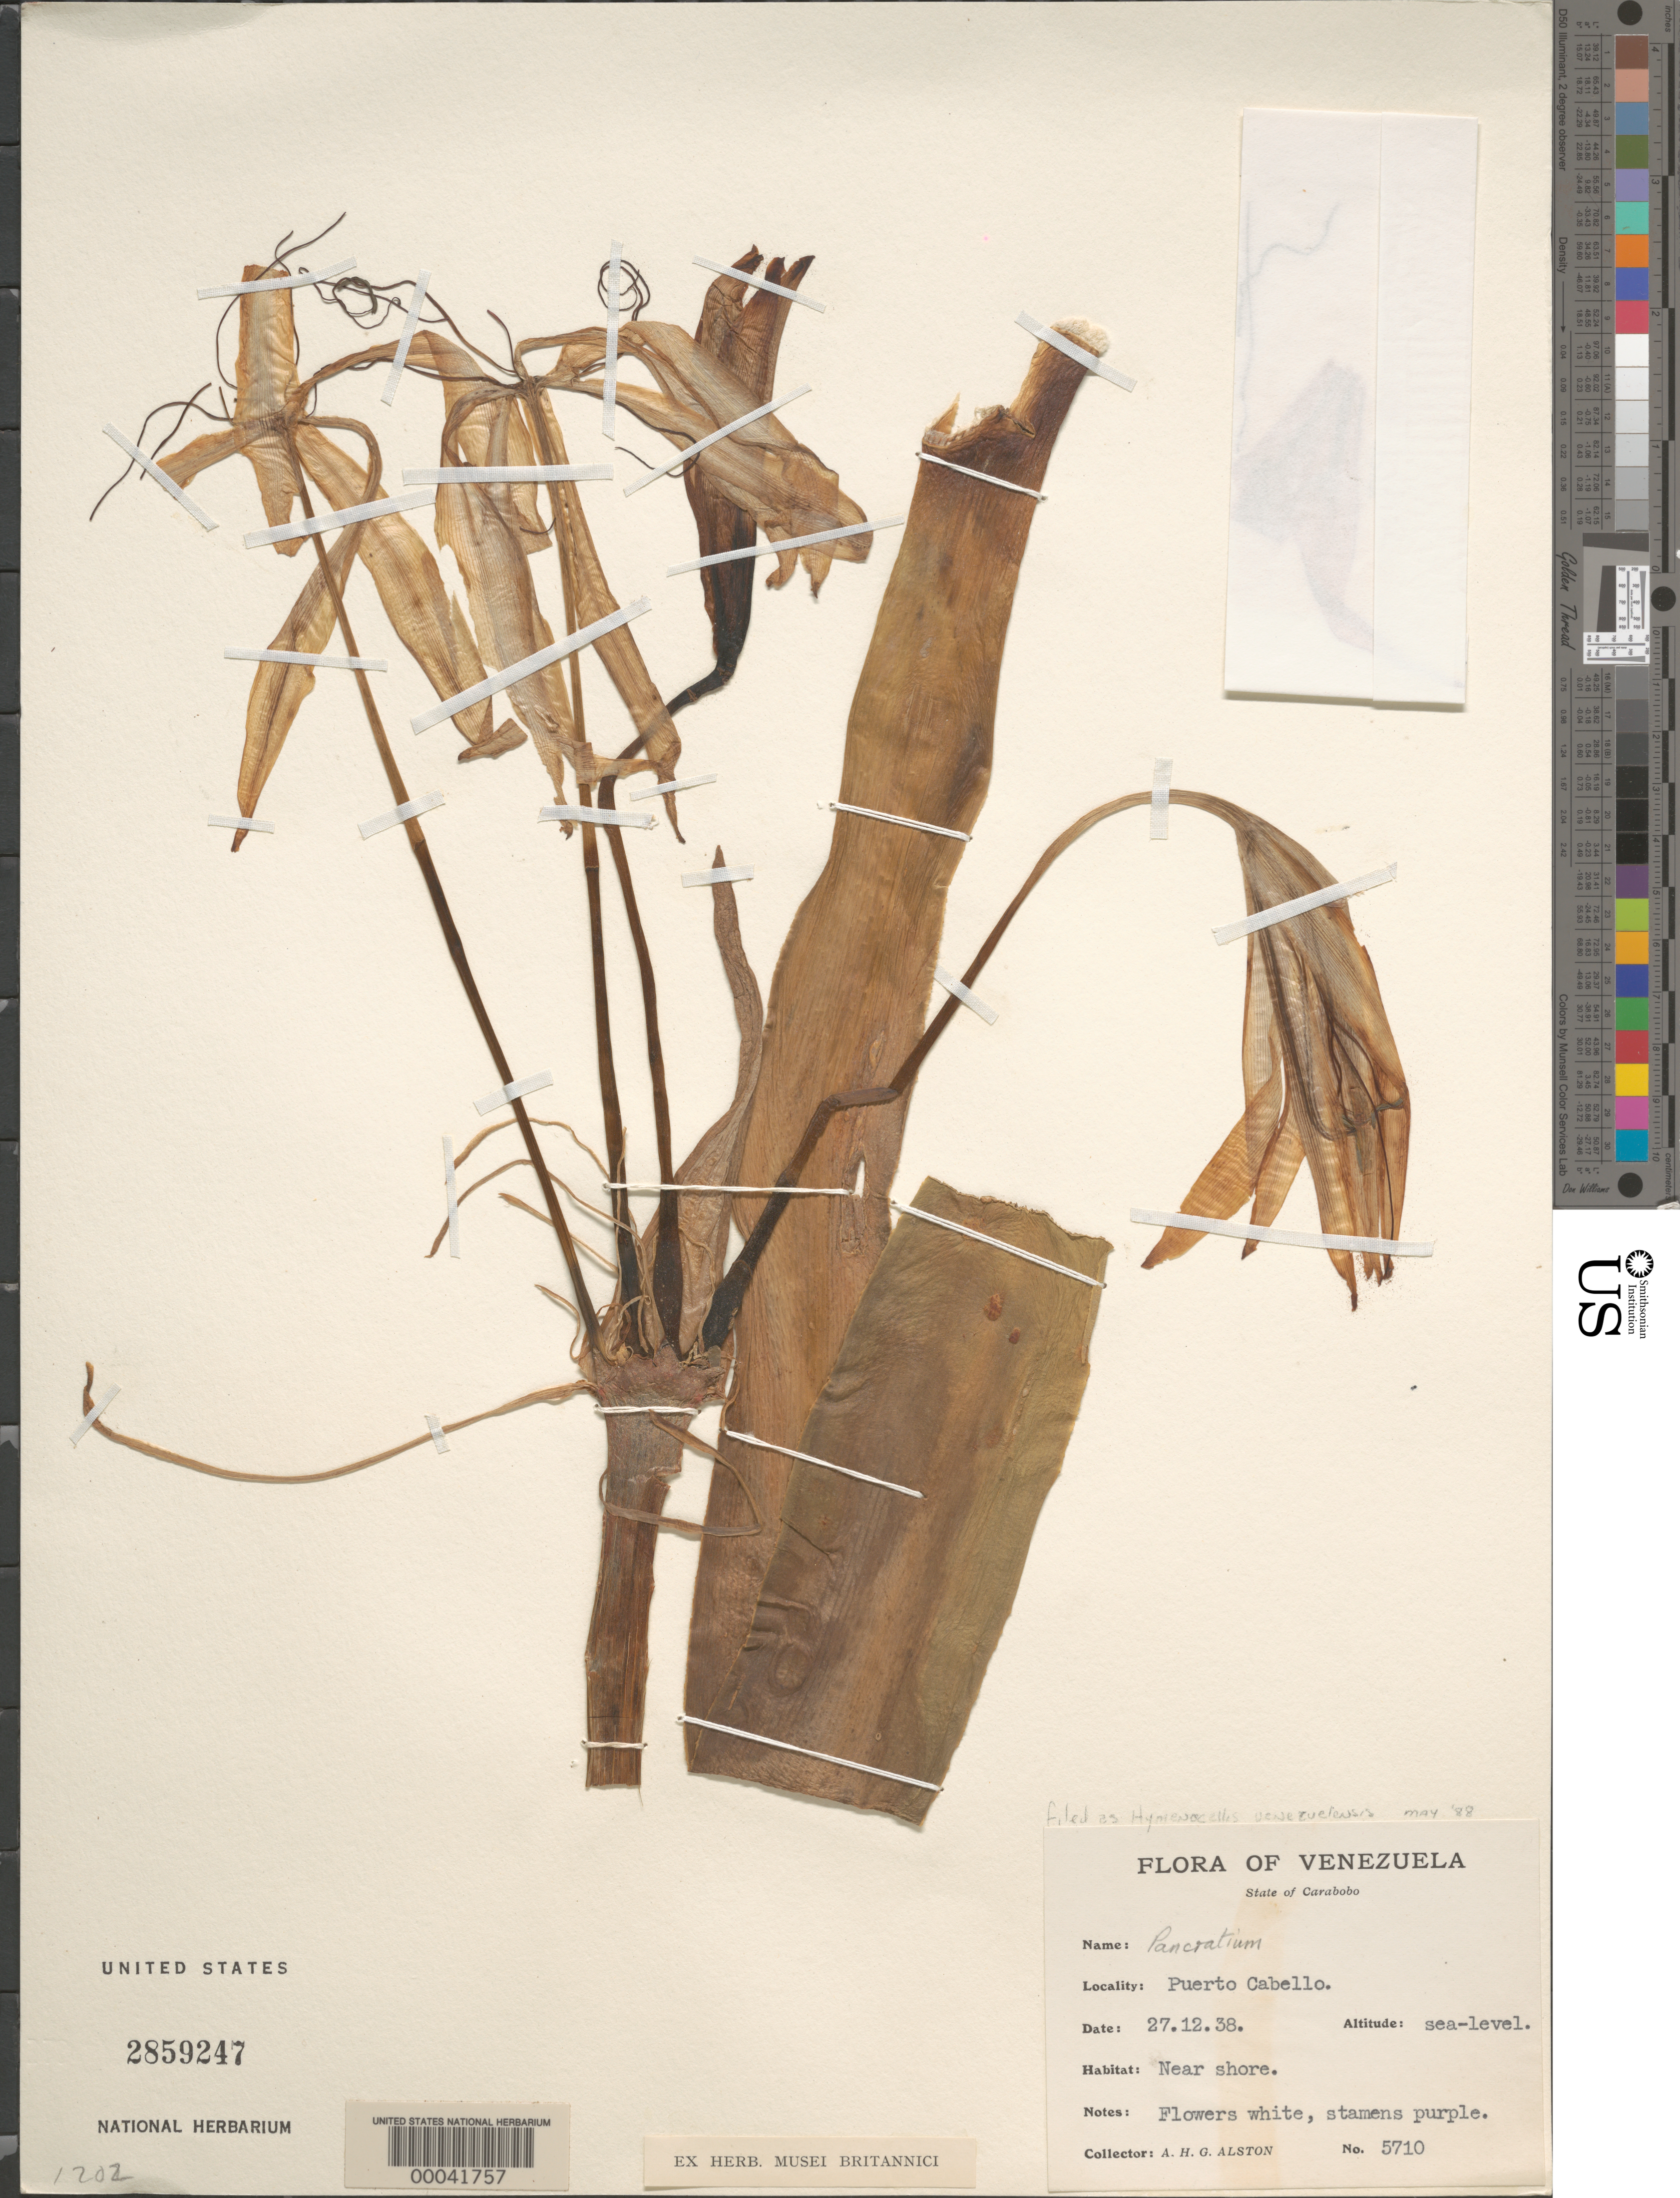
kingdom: Plantae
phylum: Tracheophyta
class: Liliopsida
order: Asparagales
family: Amaryllidaceae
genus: Hymenocallis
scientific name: Hymenocallis venezuelensis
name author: Traub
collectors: A. H. Alston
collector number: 5710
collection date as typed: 27 Dec 1938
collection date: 1938-12-27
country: Venezuela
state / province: Carabobo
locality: Puerto cabello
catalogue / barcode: US 2859247